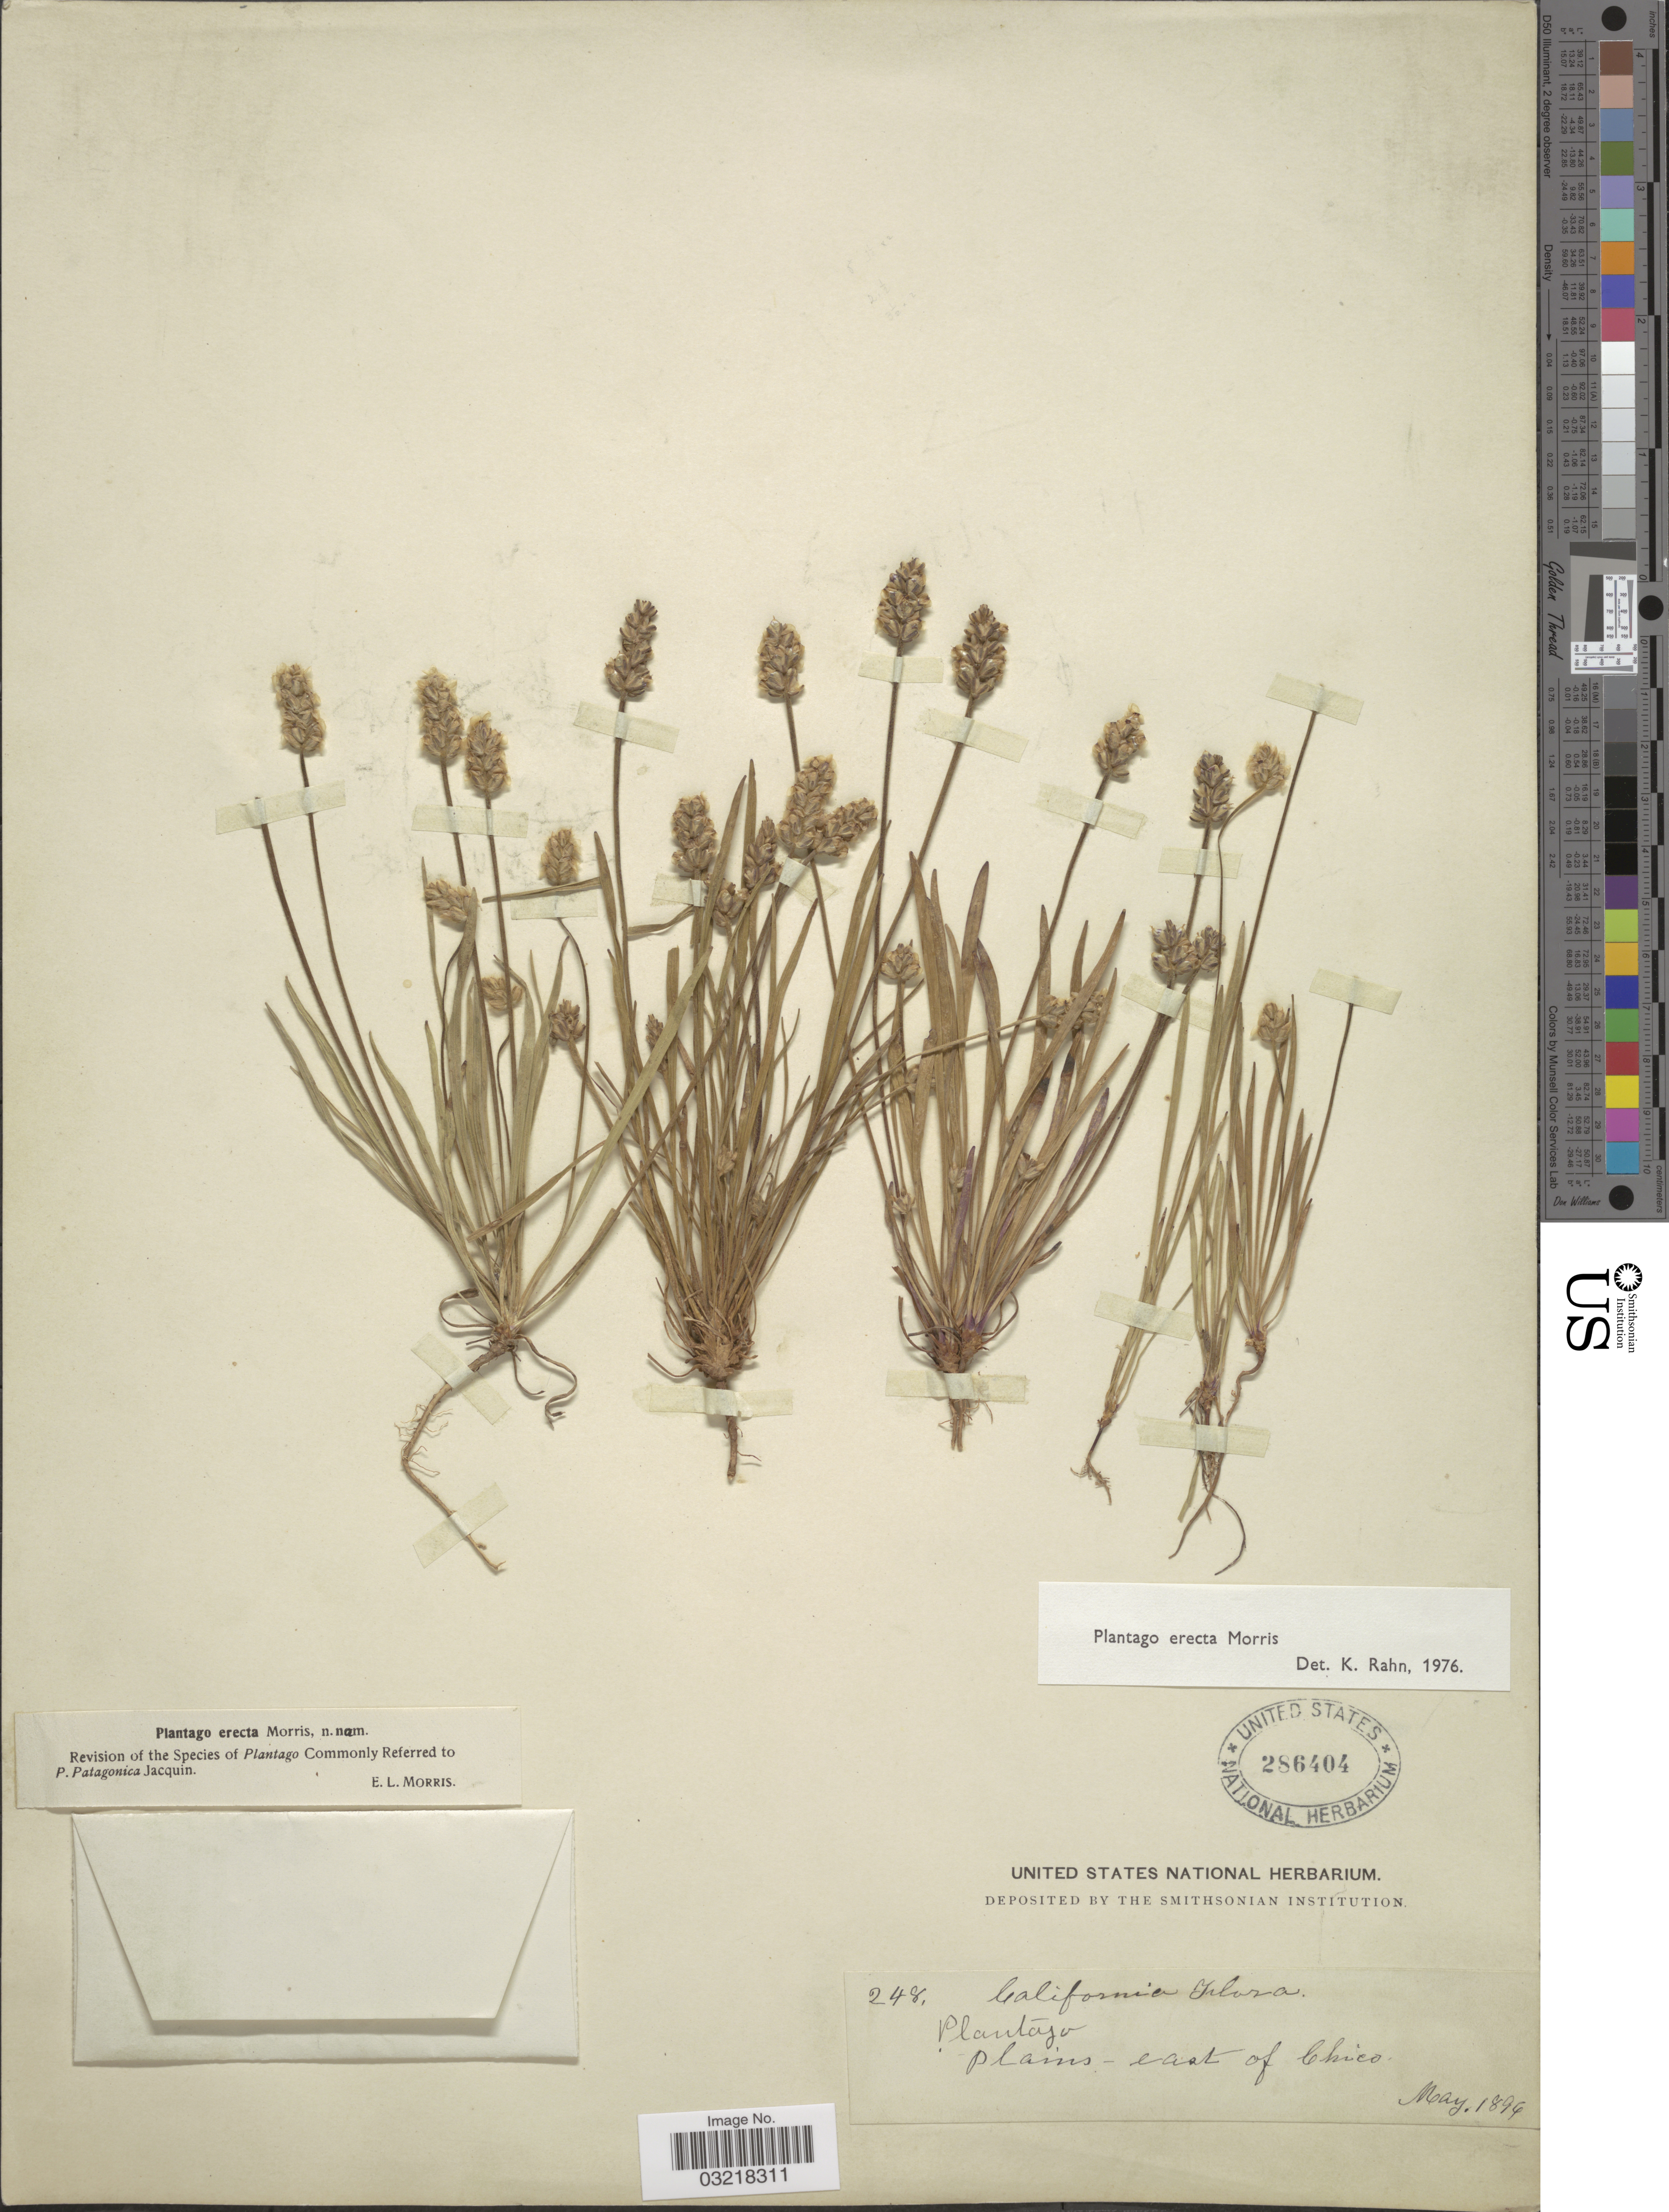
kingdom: Plantae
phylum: Tracheophyta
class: Magnoliopsida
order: Lamiales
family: Plantaginaceae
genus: Plantago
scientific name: Plantago erecta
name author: Morris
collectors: ex herb. United States National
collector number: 248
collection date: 1894-05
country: United States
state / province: California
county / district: Butte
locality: Plains - east of Chico.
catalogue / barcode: US 286404